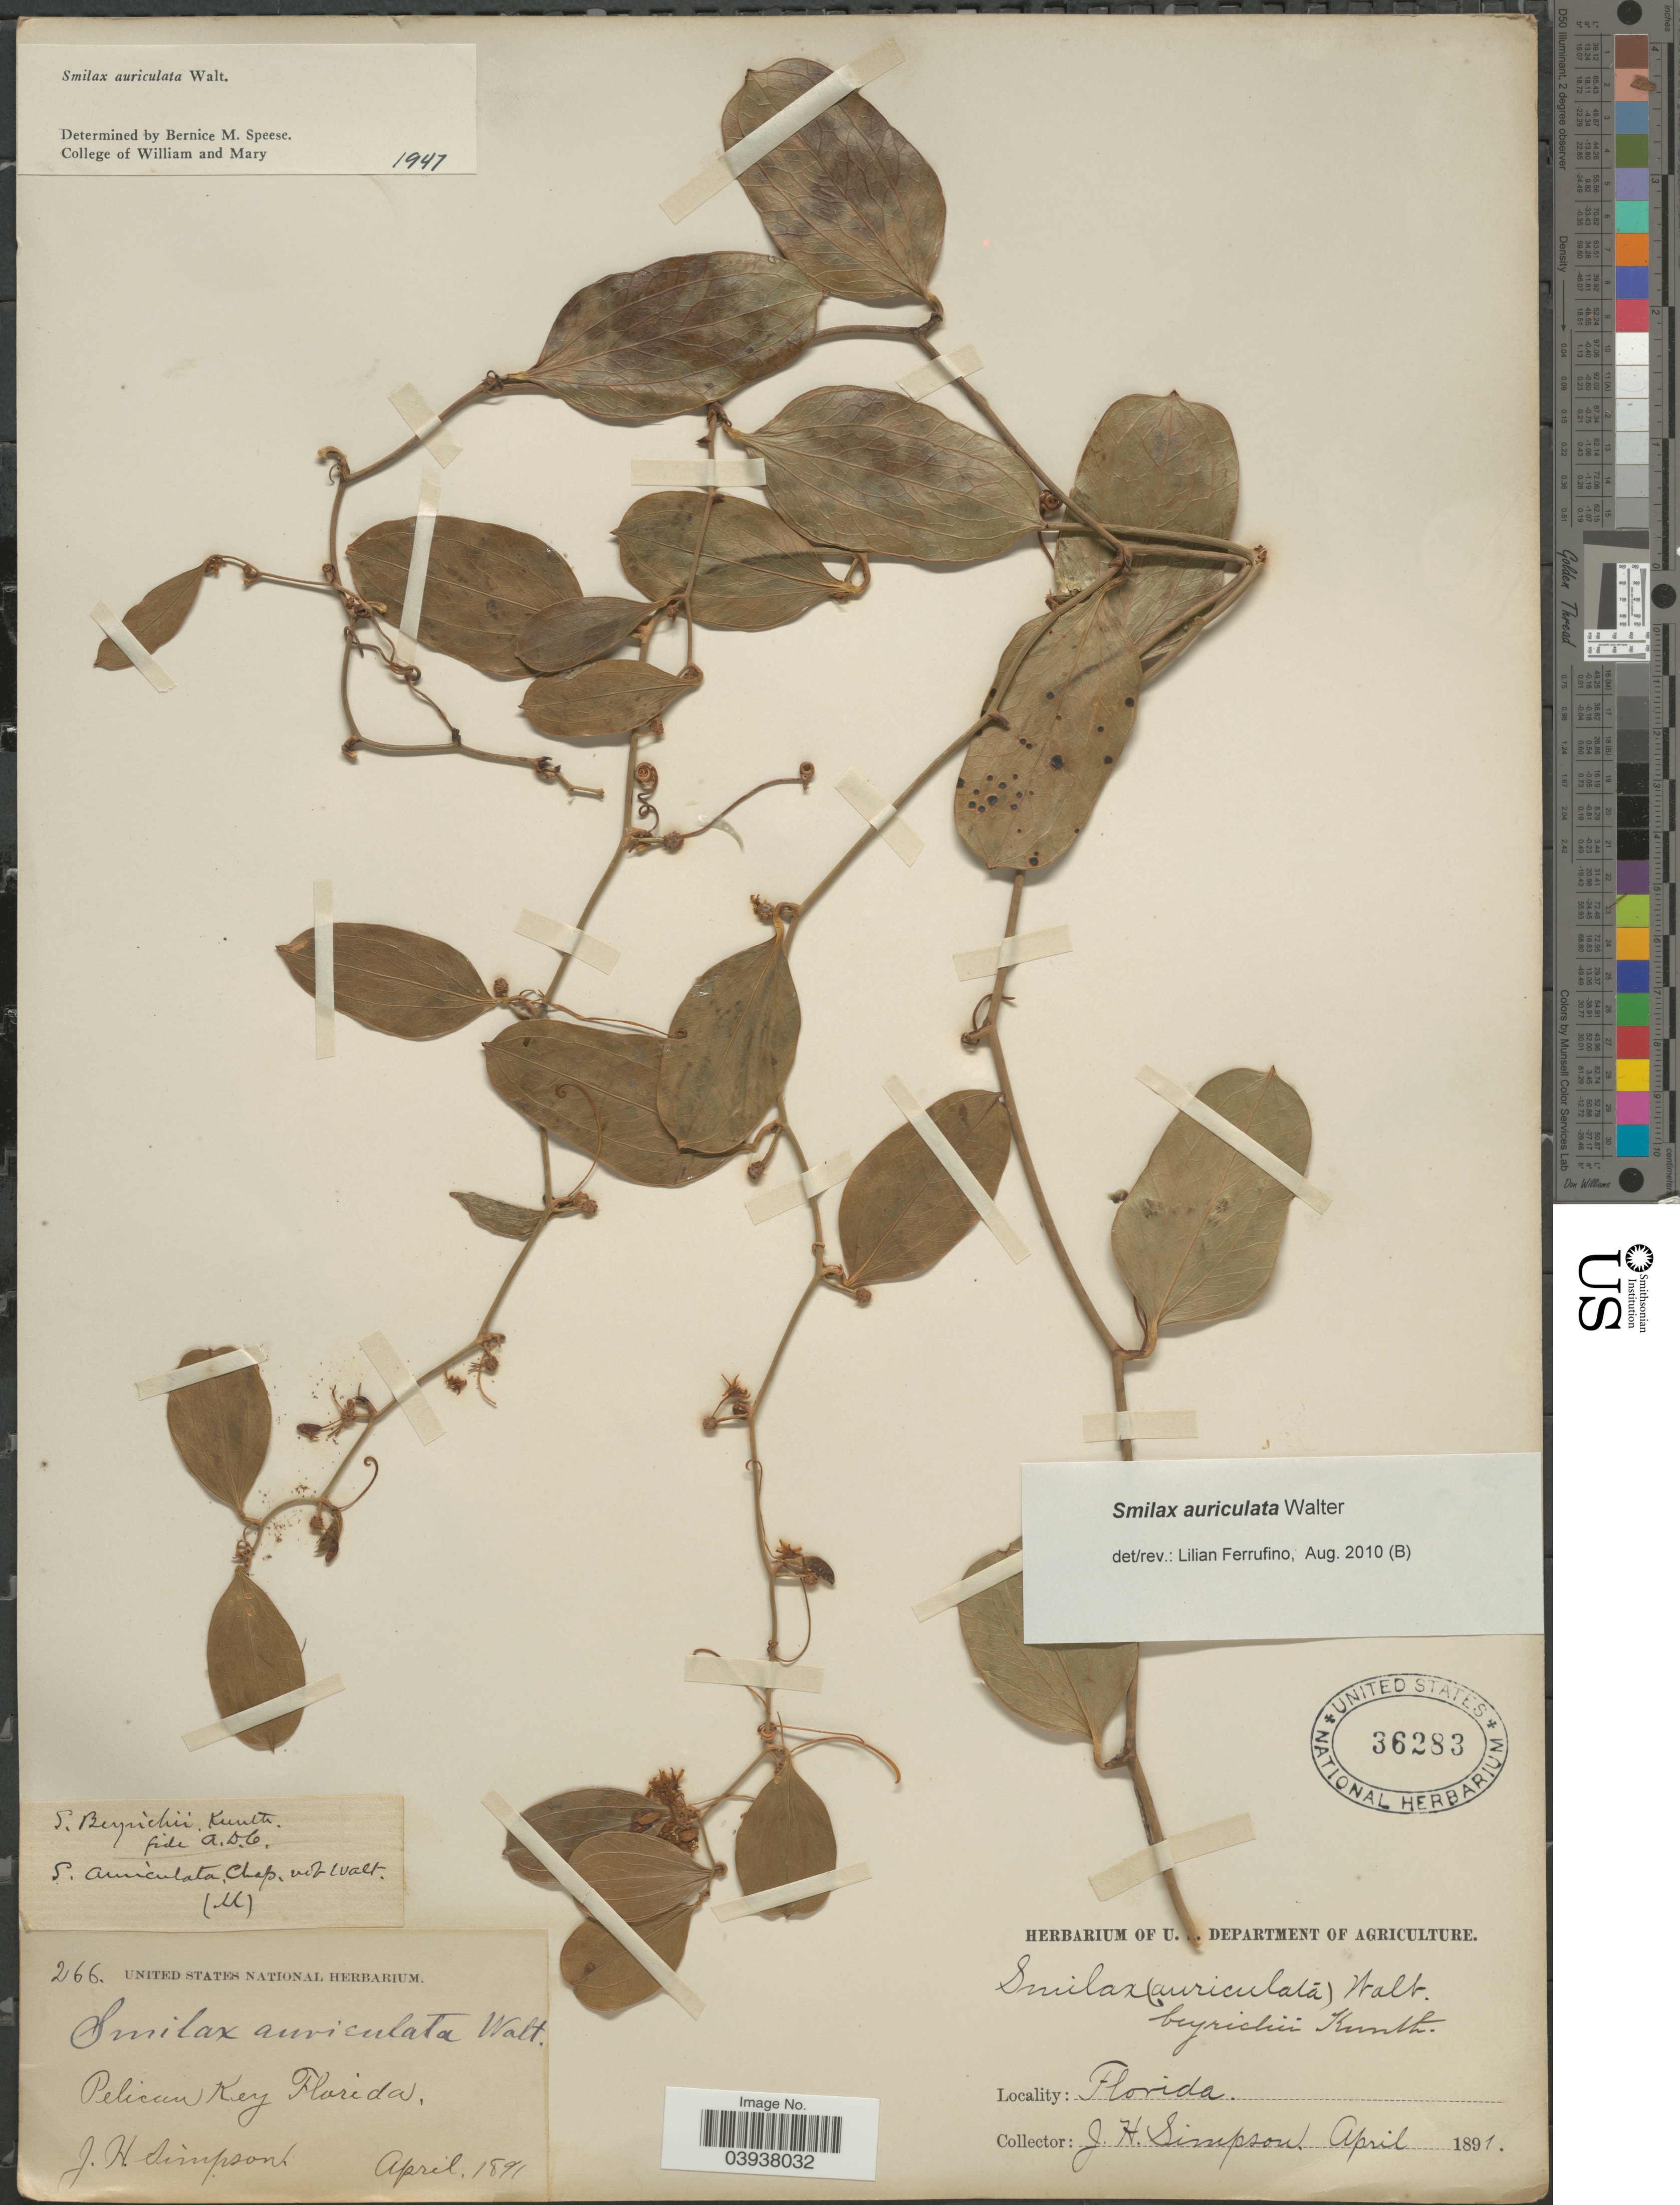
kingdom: Plantae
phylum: Tracheophyta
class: Liliopsida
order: Liliales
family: Smilacaceae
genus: Smilax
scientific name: Smilax auriculata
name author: Walter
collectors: J. H. Simpson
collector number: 266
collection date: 1891-04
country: United States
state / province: Florida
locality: Pelican Key Florida.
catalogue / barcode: US 36283